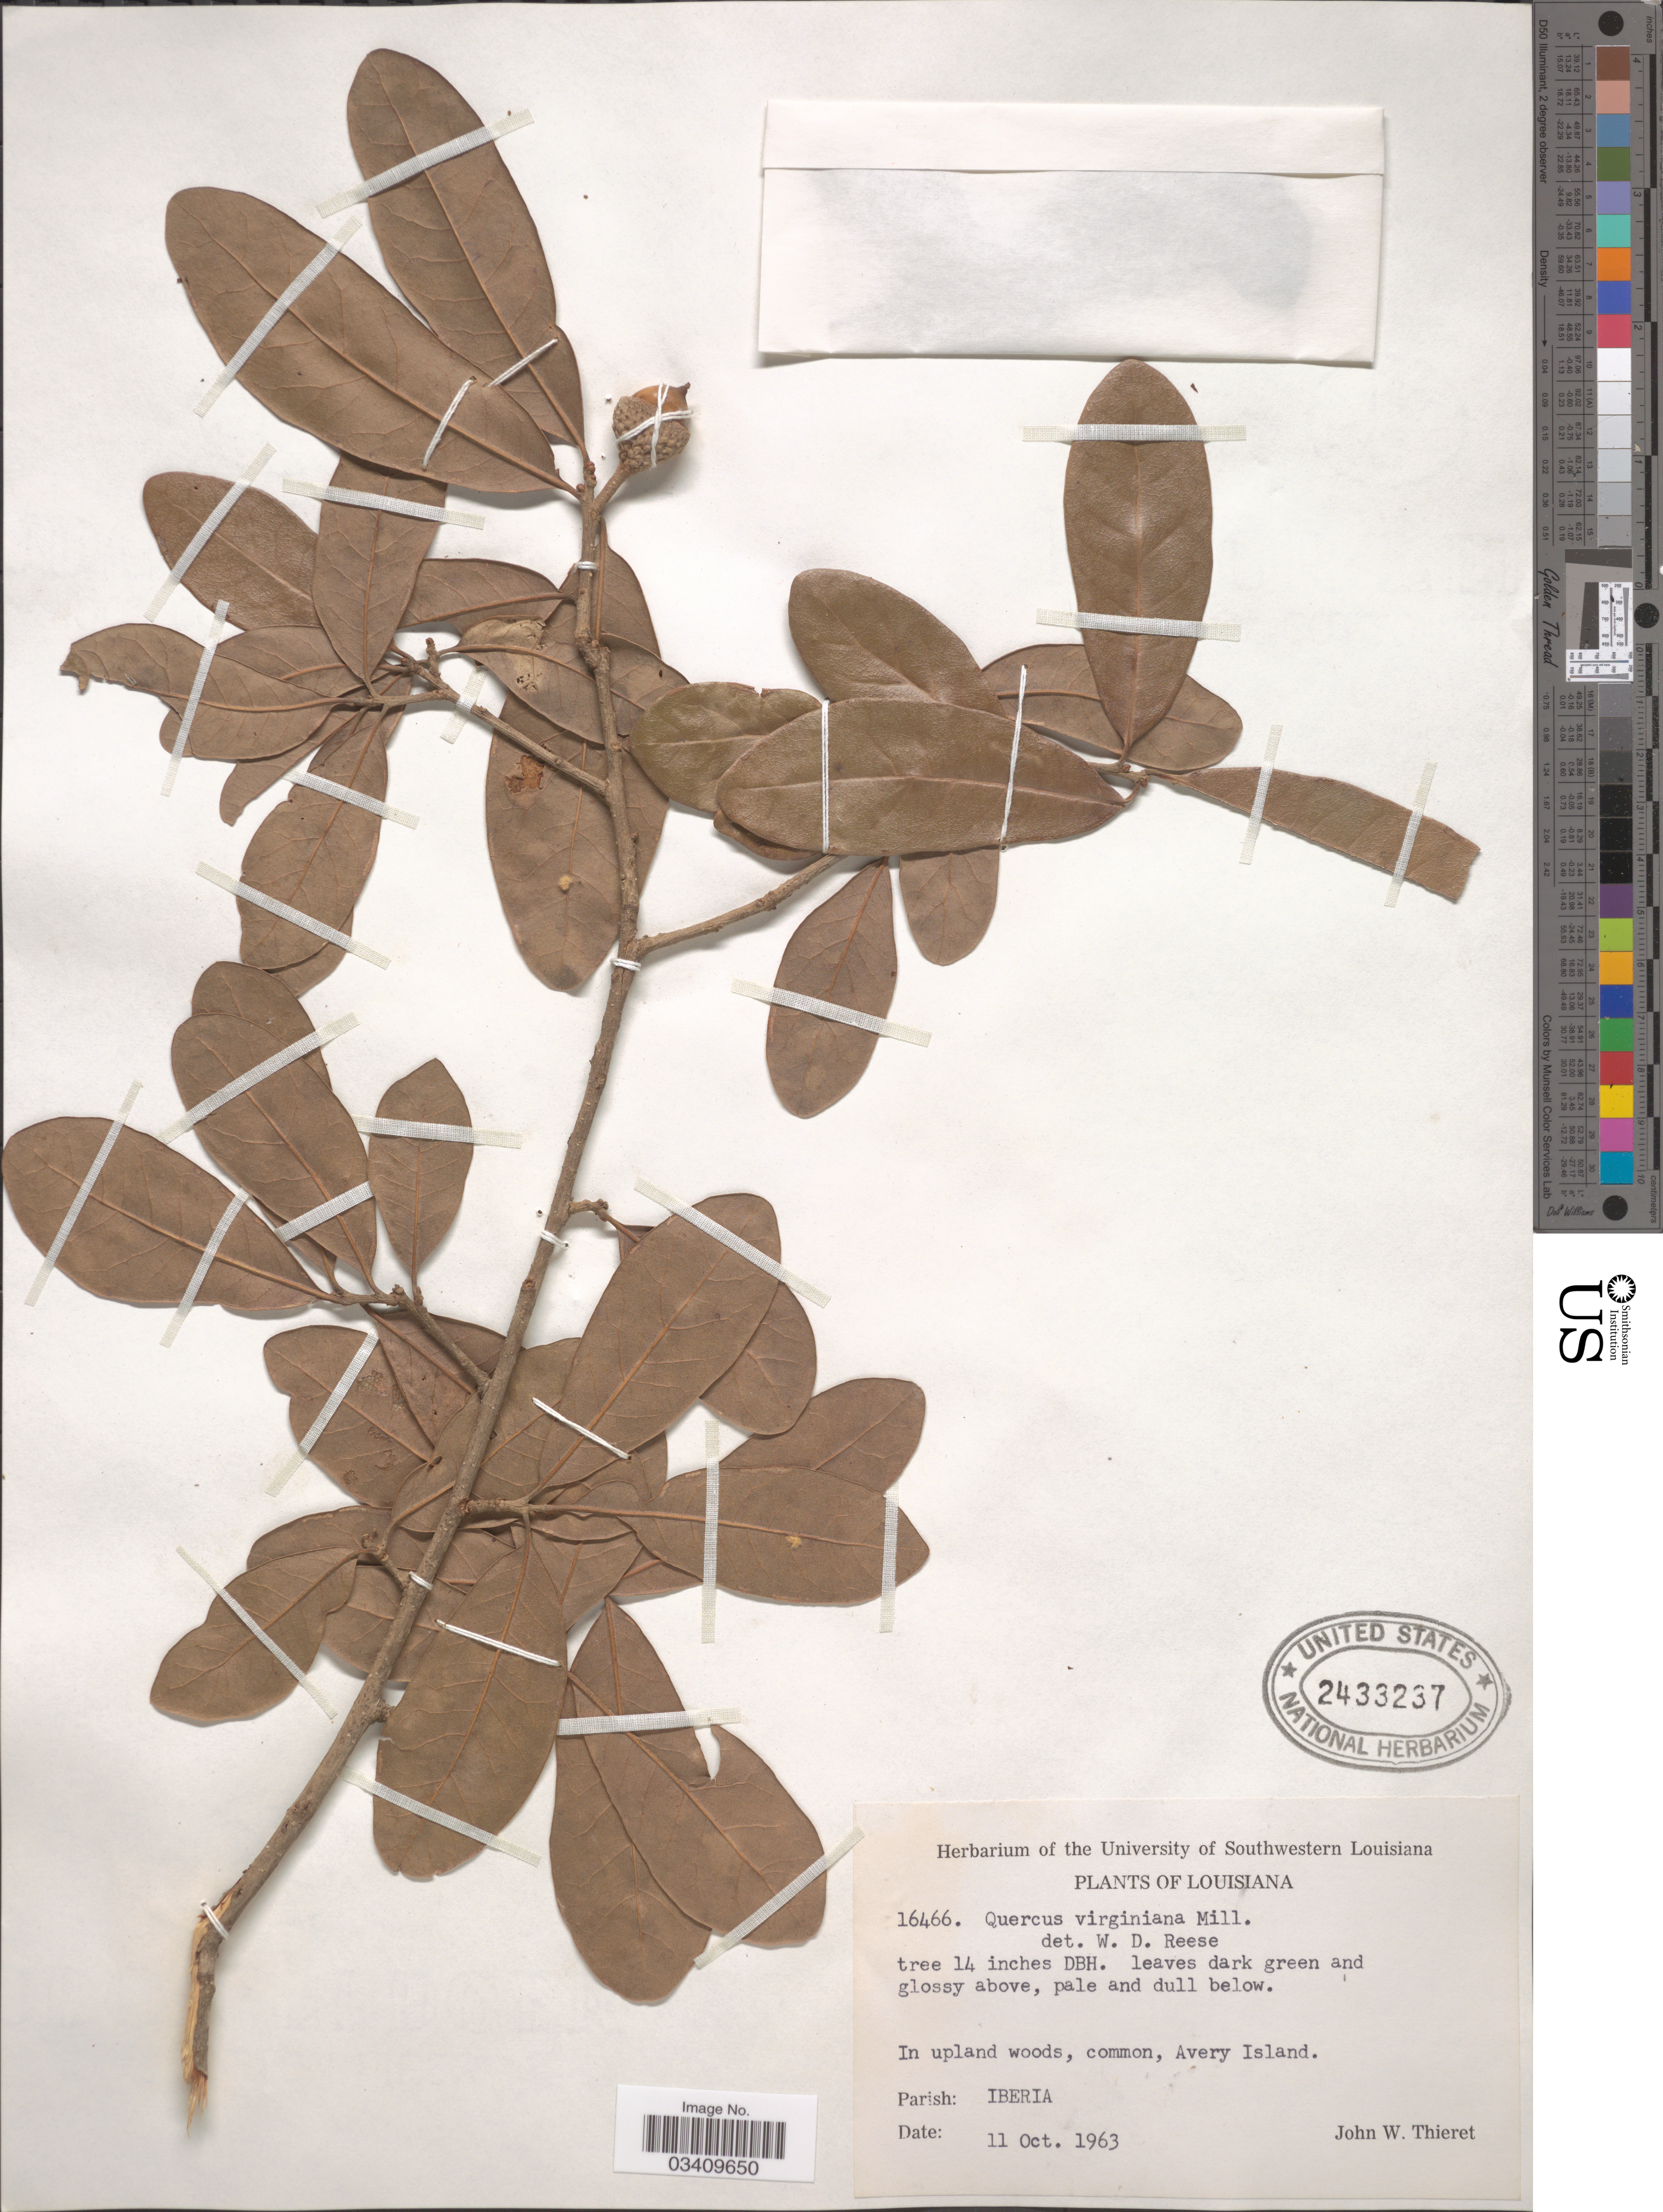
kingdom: Plantae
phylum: Tracheophyta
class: Magnoliopsida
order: Fagales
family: Fagaceae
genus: Quercus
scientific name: Quercus virginiana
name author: Mill.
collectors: J. W. Thieret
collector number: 16466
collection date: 1963-10-11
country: United States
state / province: Louisiana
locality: In upland woods, common, Avery Island. Parish: Iberia.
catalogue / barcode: US 2433237